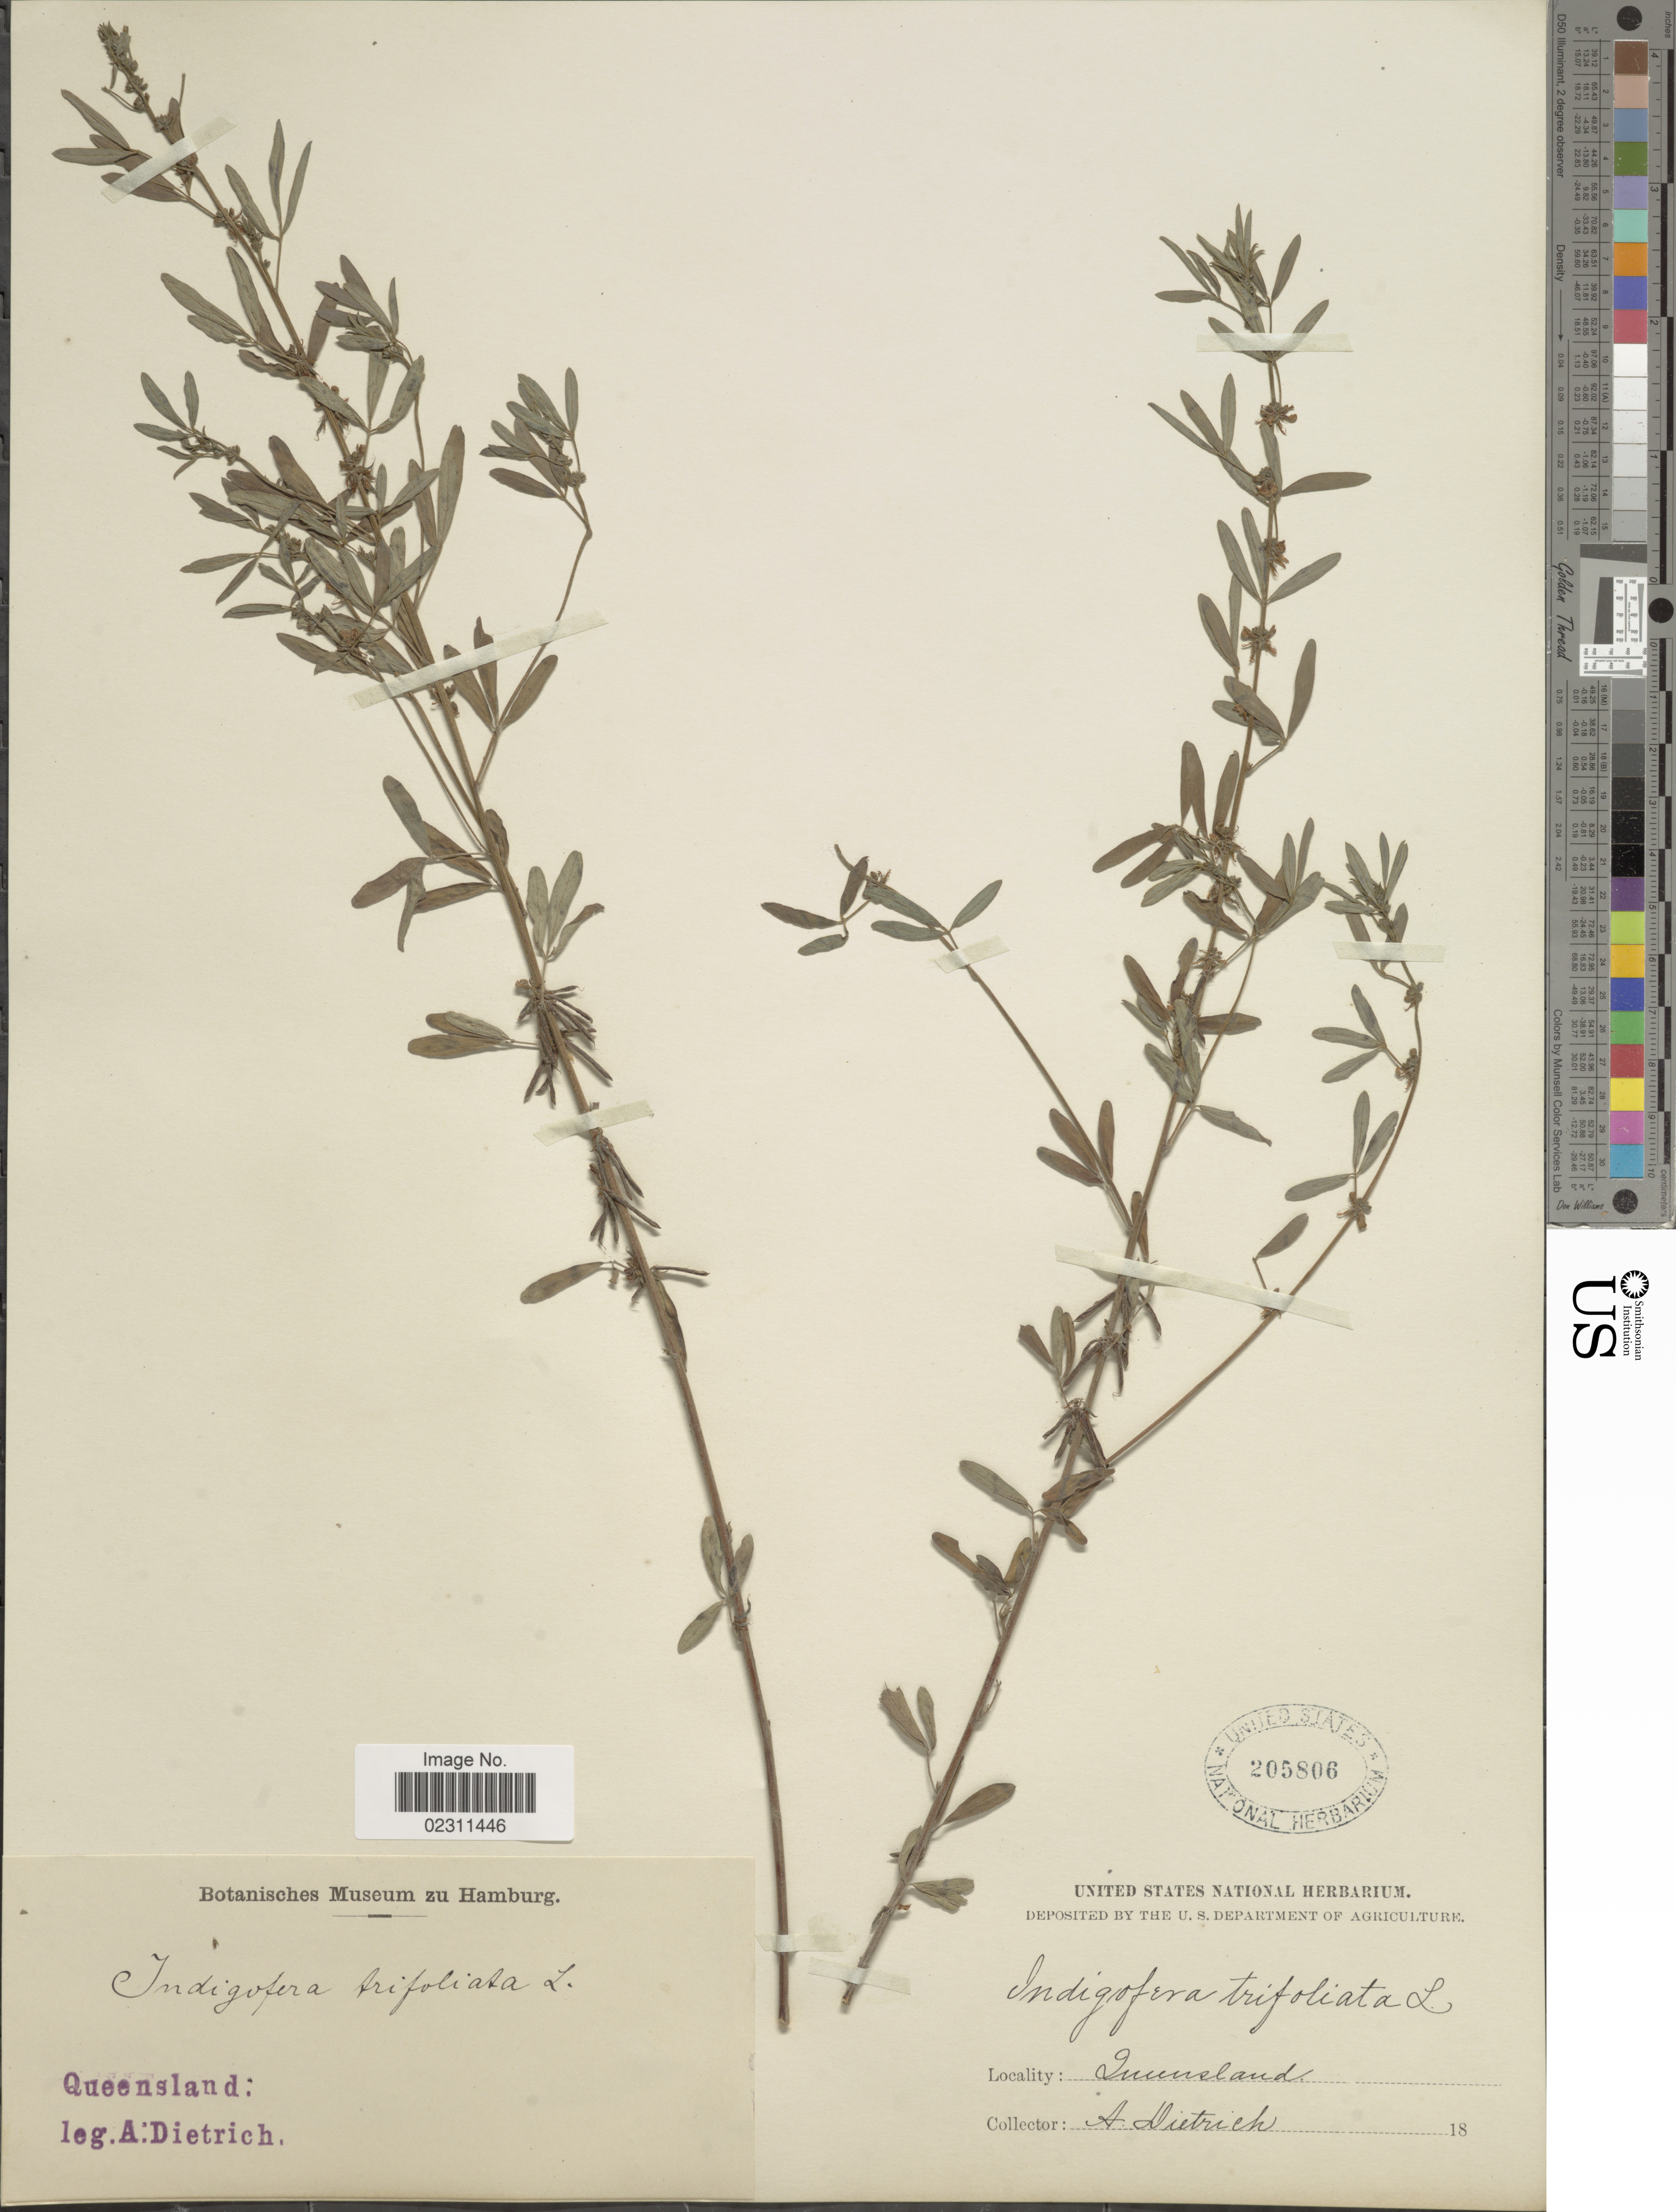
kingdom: Plantae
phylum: Tracheophyta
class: Magnoliopsida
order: Fabales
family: Fabaceae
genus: Indigofera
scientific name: Indigofera trifoliata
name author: L.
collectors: A. Dietrich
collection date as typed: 18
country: Australia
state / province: Queensland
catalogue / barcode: US 205806